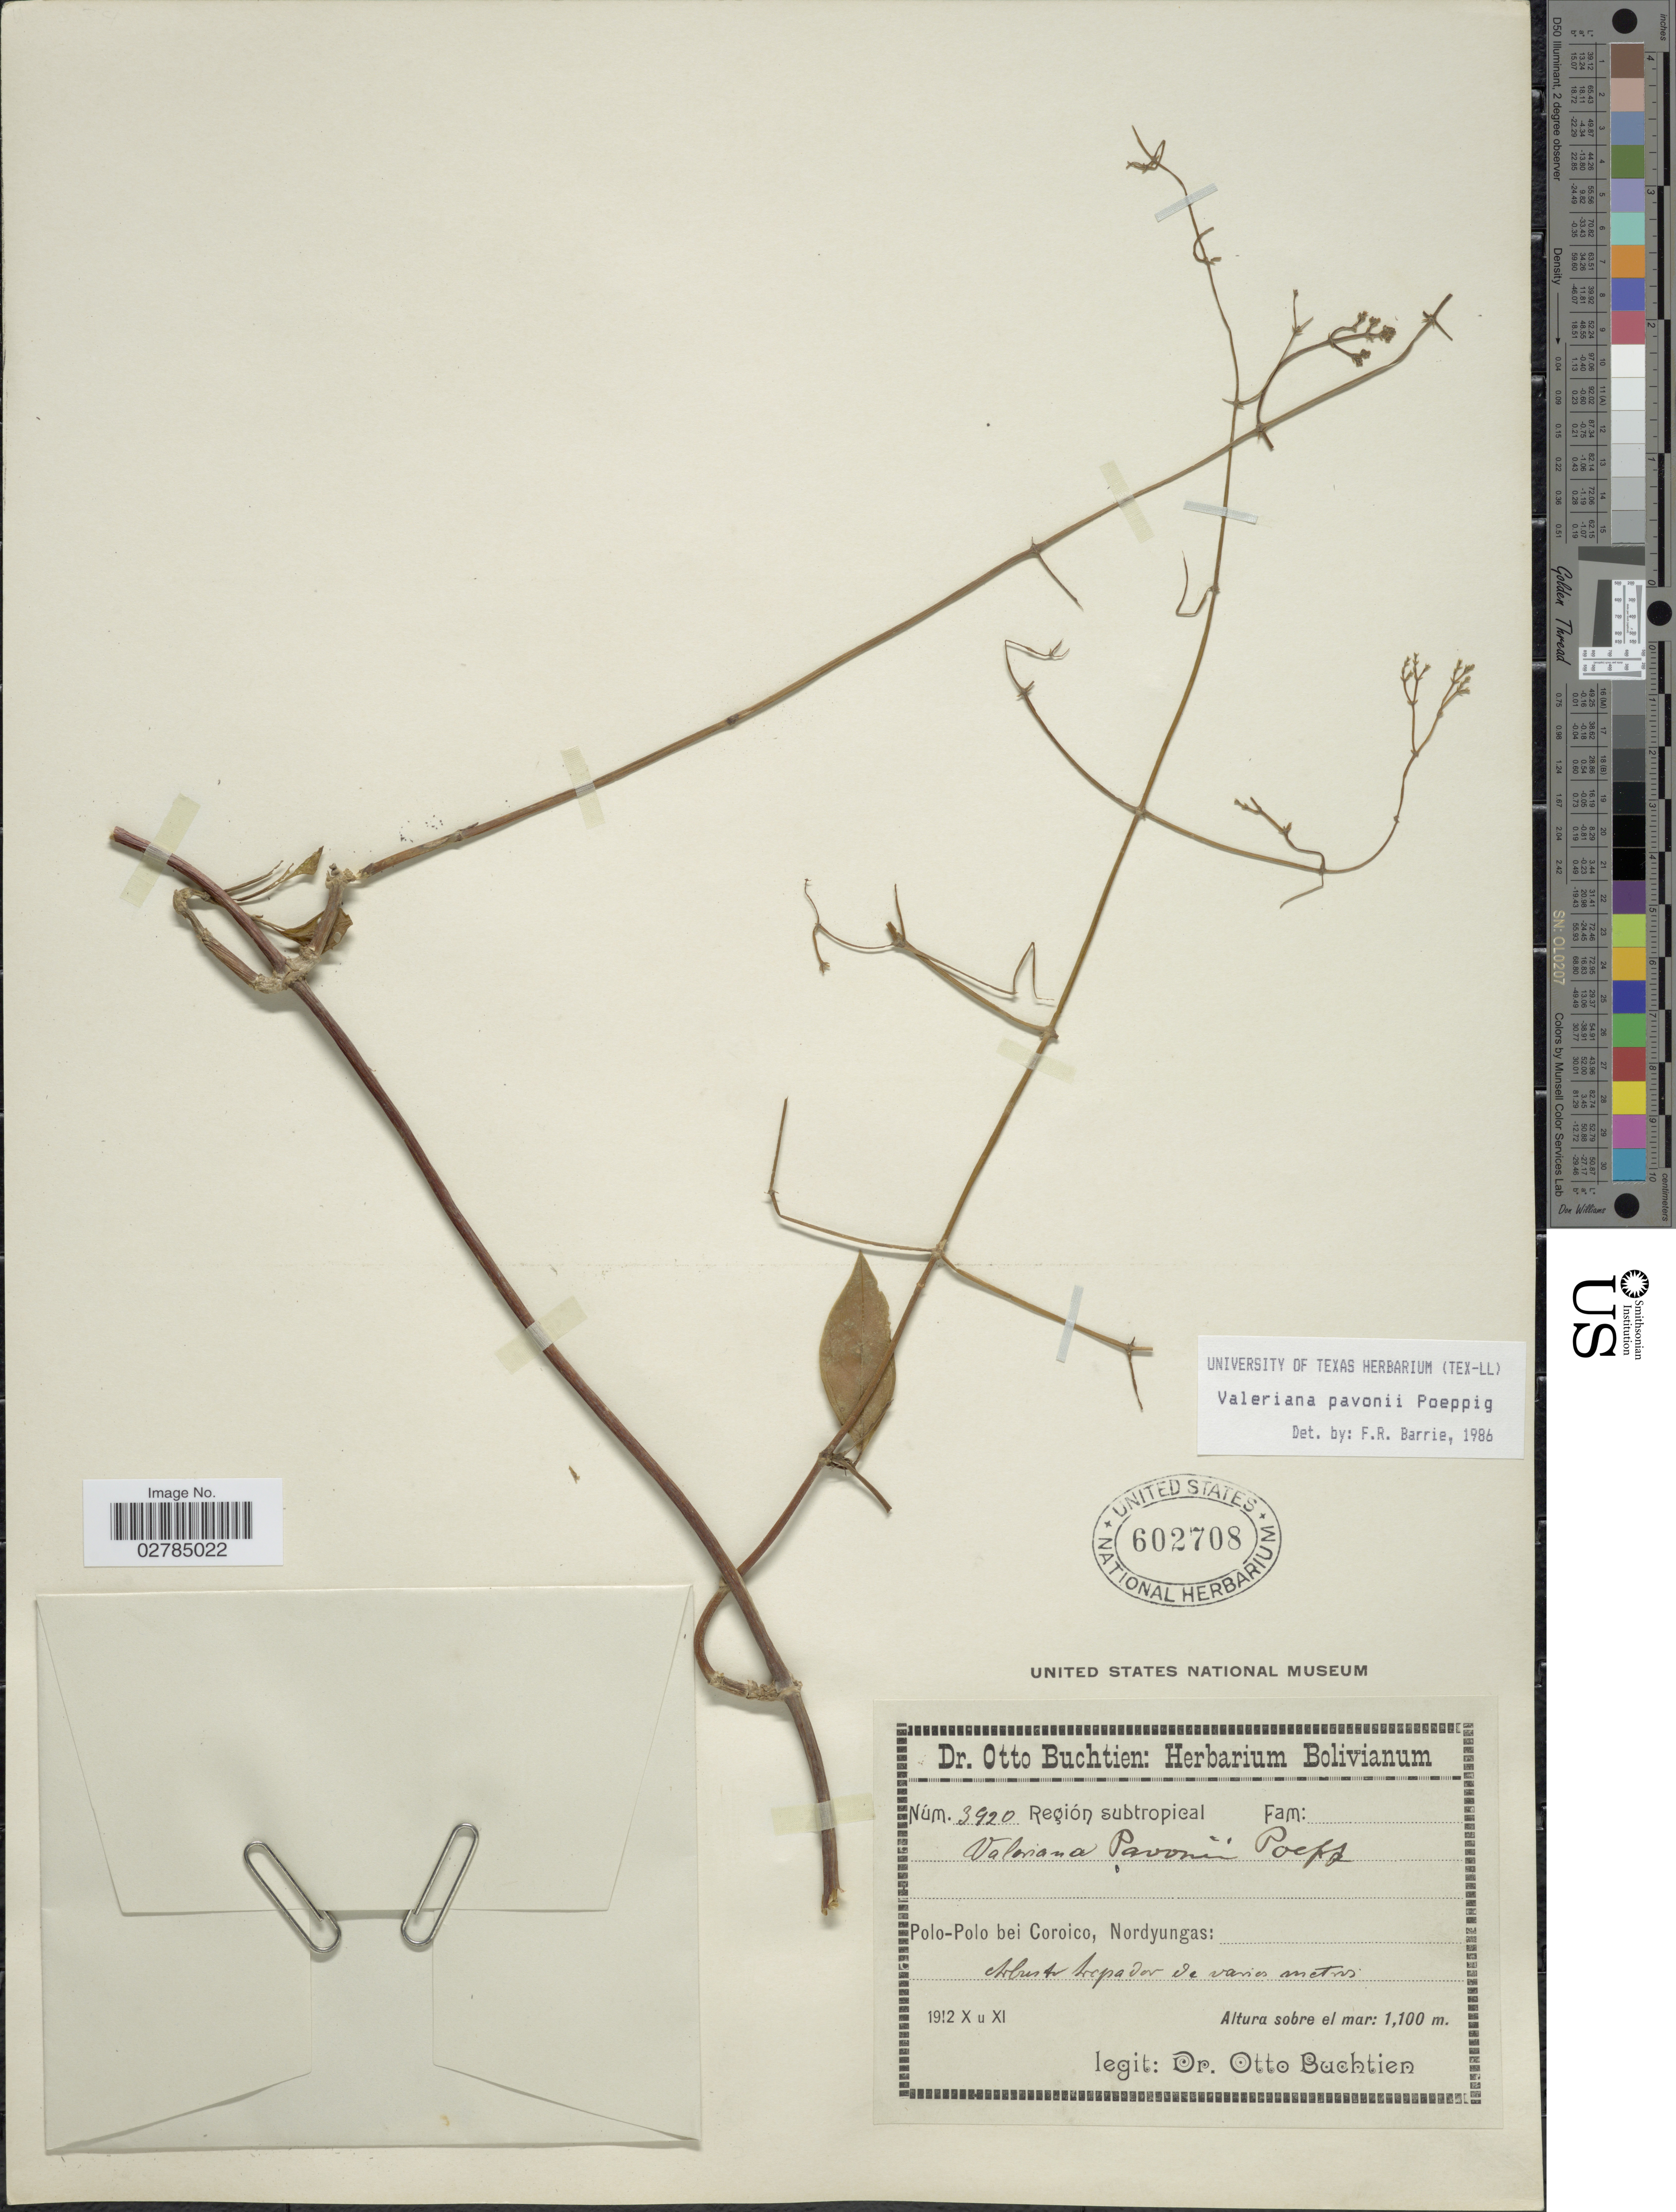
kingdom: Plantae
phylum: Tracheophyta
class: Magnoliopsida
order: Dipsacales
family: Caprifoliaceae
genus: Valeriana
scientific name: Valeriana pavonii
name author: Poepp.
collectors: O. Buchtien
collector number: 3920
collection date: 1912-10/1912-11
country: Bolivia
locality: Región Subtropical, Polo-Polo bei Coroico, Nordyungas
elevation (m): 1100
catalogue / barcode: US 602708